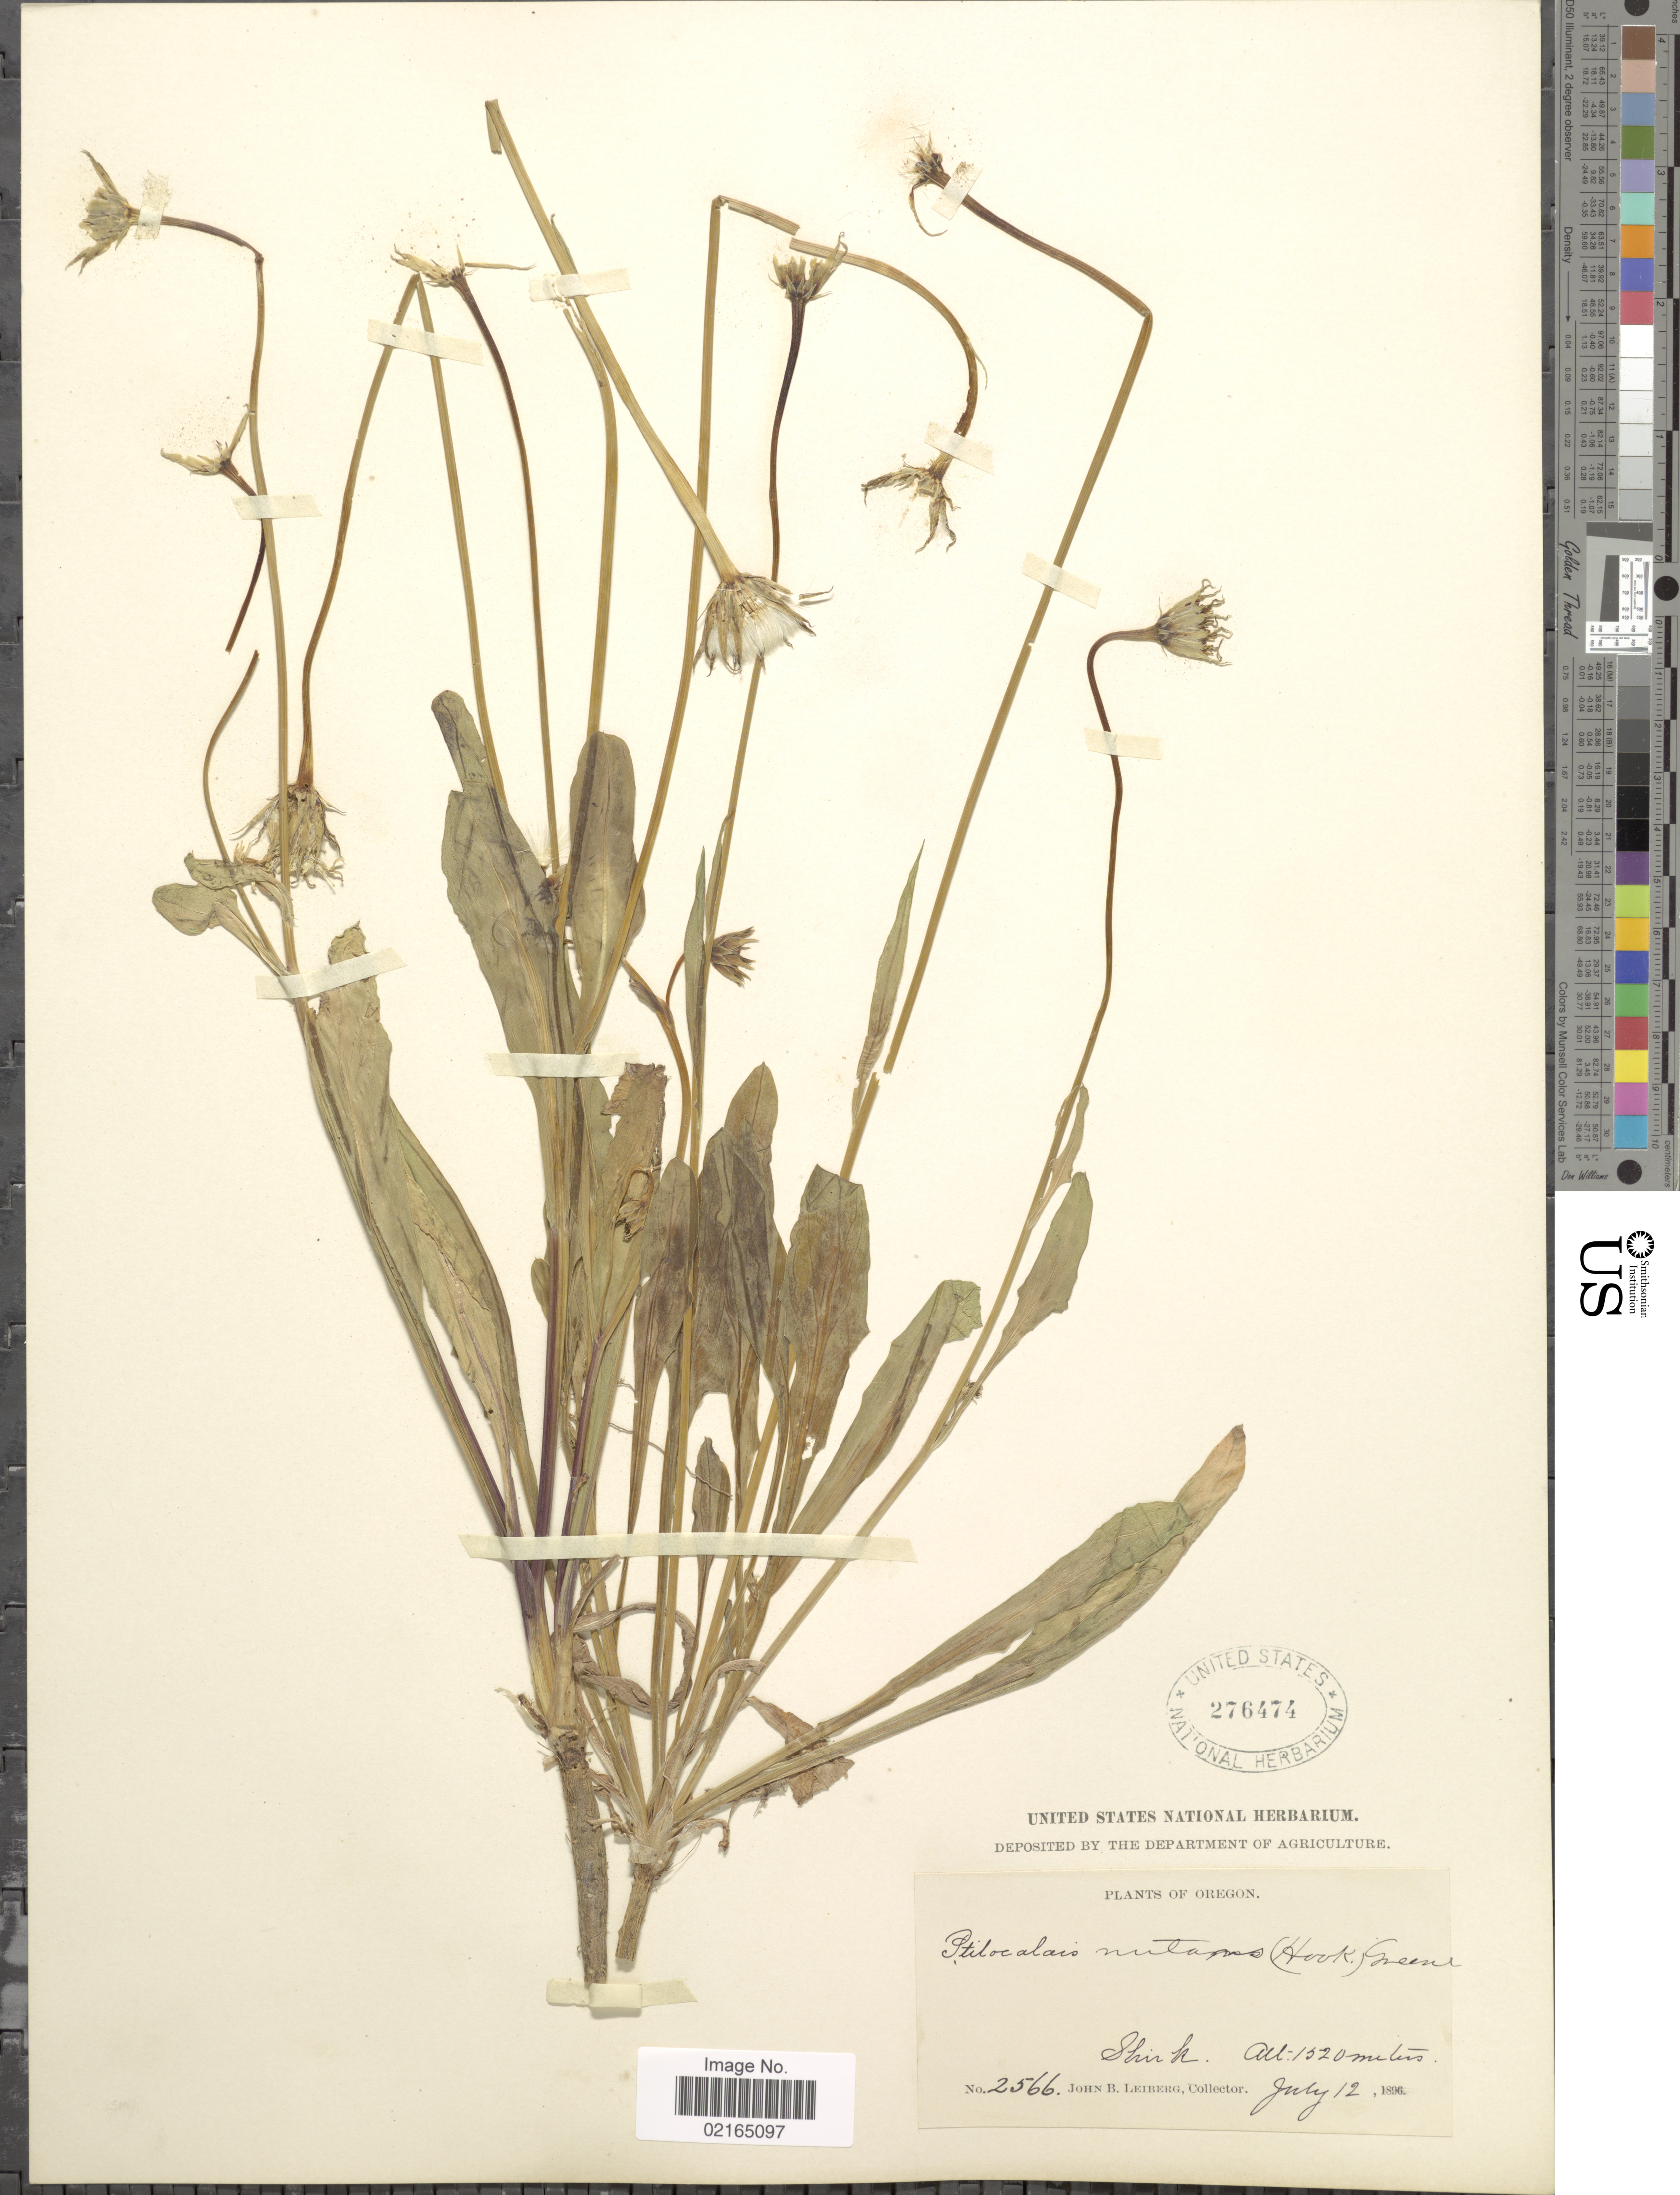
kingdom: Plantae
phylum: Tracheophyta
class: Magnoliopsida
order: Asterales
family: Asteraceae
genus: Microseris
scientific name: Microseris nutans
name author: (Hook.) Sch. Bip.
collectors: J. B. Leiberg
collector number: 2566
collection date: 1896-07-12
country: United States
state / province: Oregon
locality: Shirk.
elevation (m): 1520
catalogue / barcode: US 276474